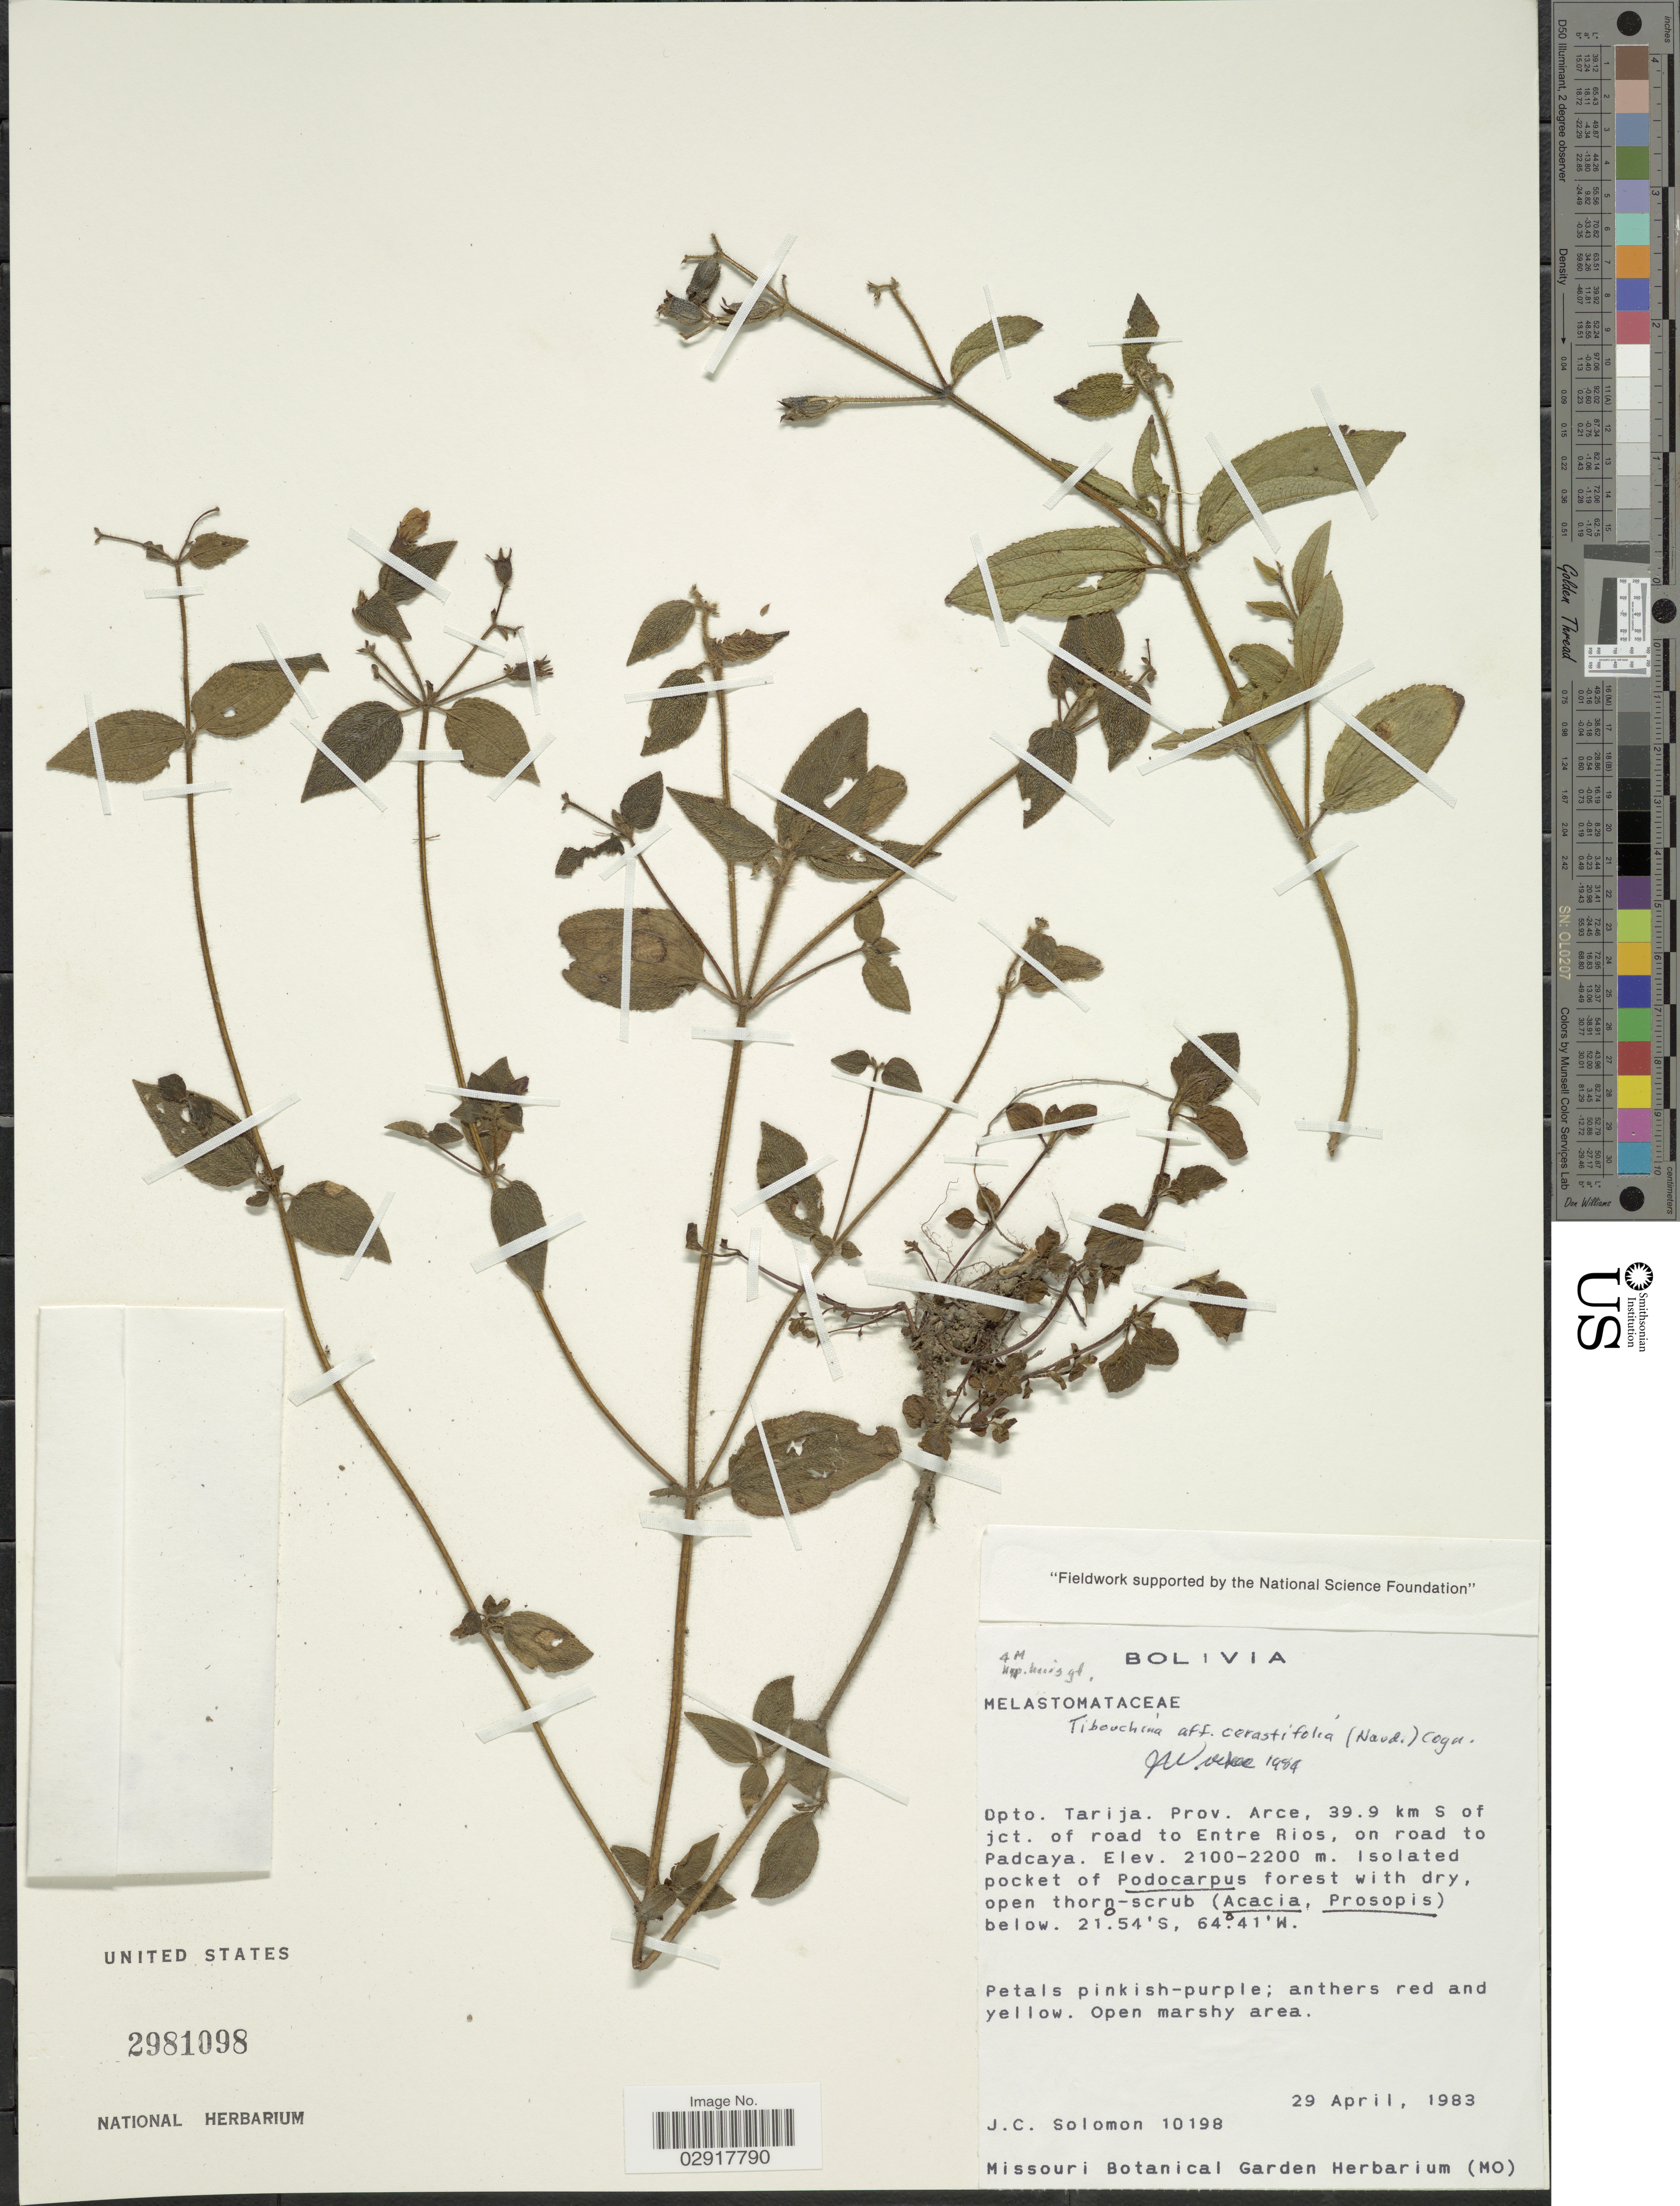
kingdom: Plantae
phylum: Tracheophyta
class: Magnoliopsida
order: Myrtales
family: Melastomataceae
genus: Chaetogastra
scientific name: Chaetogastra paratropica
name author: (Griseb.) P.J.F. Guim. & Michelang.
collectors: J. C. Solomon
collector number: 10198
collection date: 1983-04-29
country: Bolivia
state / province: Tarija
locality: Dpto. Tarija, Prov. Arce, 39.9 km S of jct. of road to Entre Rios, on road to Padcaya.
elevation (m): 2100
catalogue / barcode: US 2981098